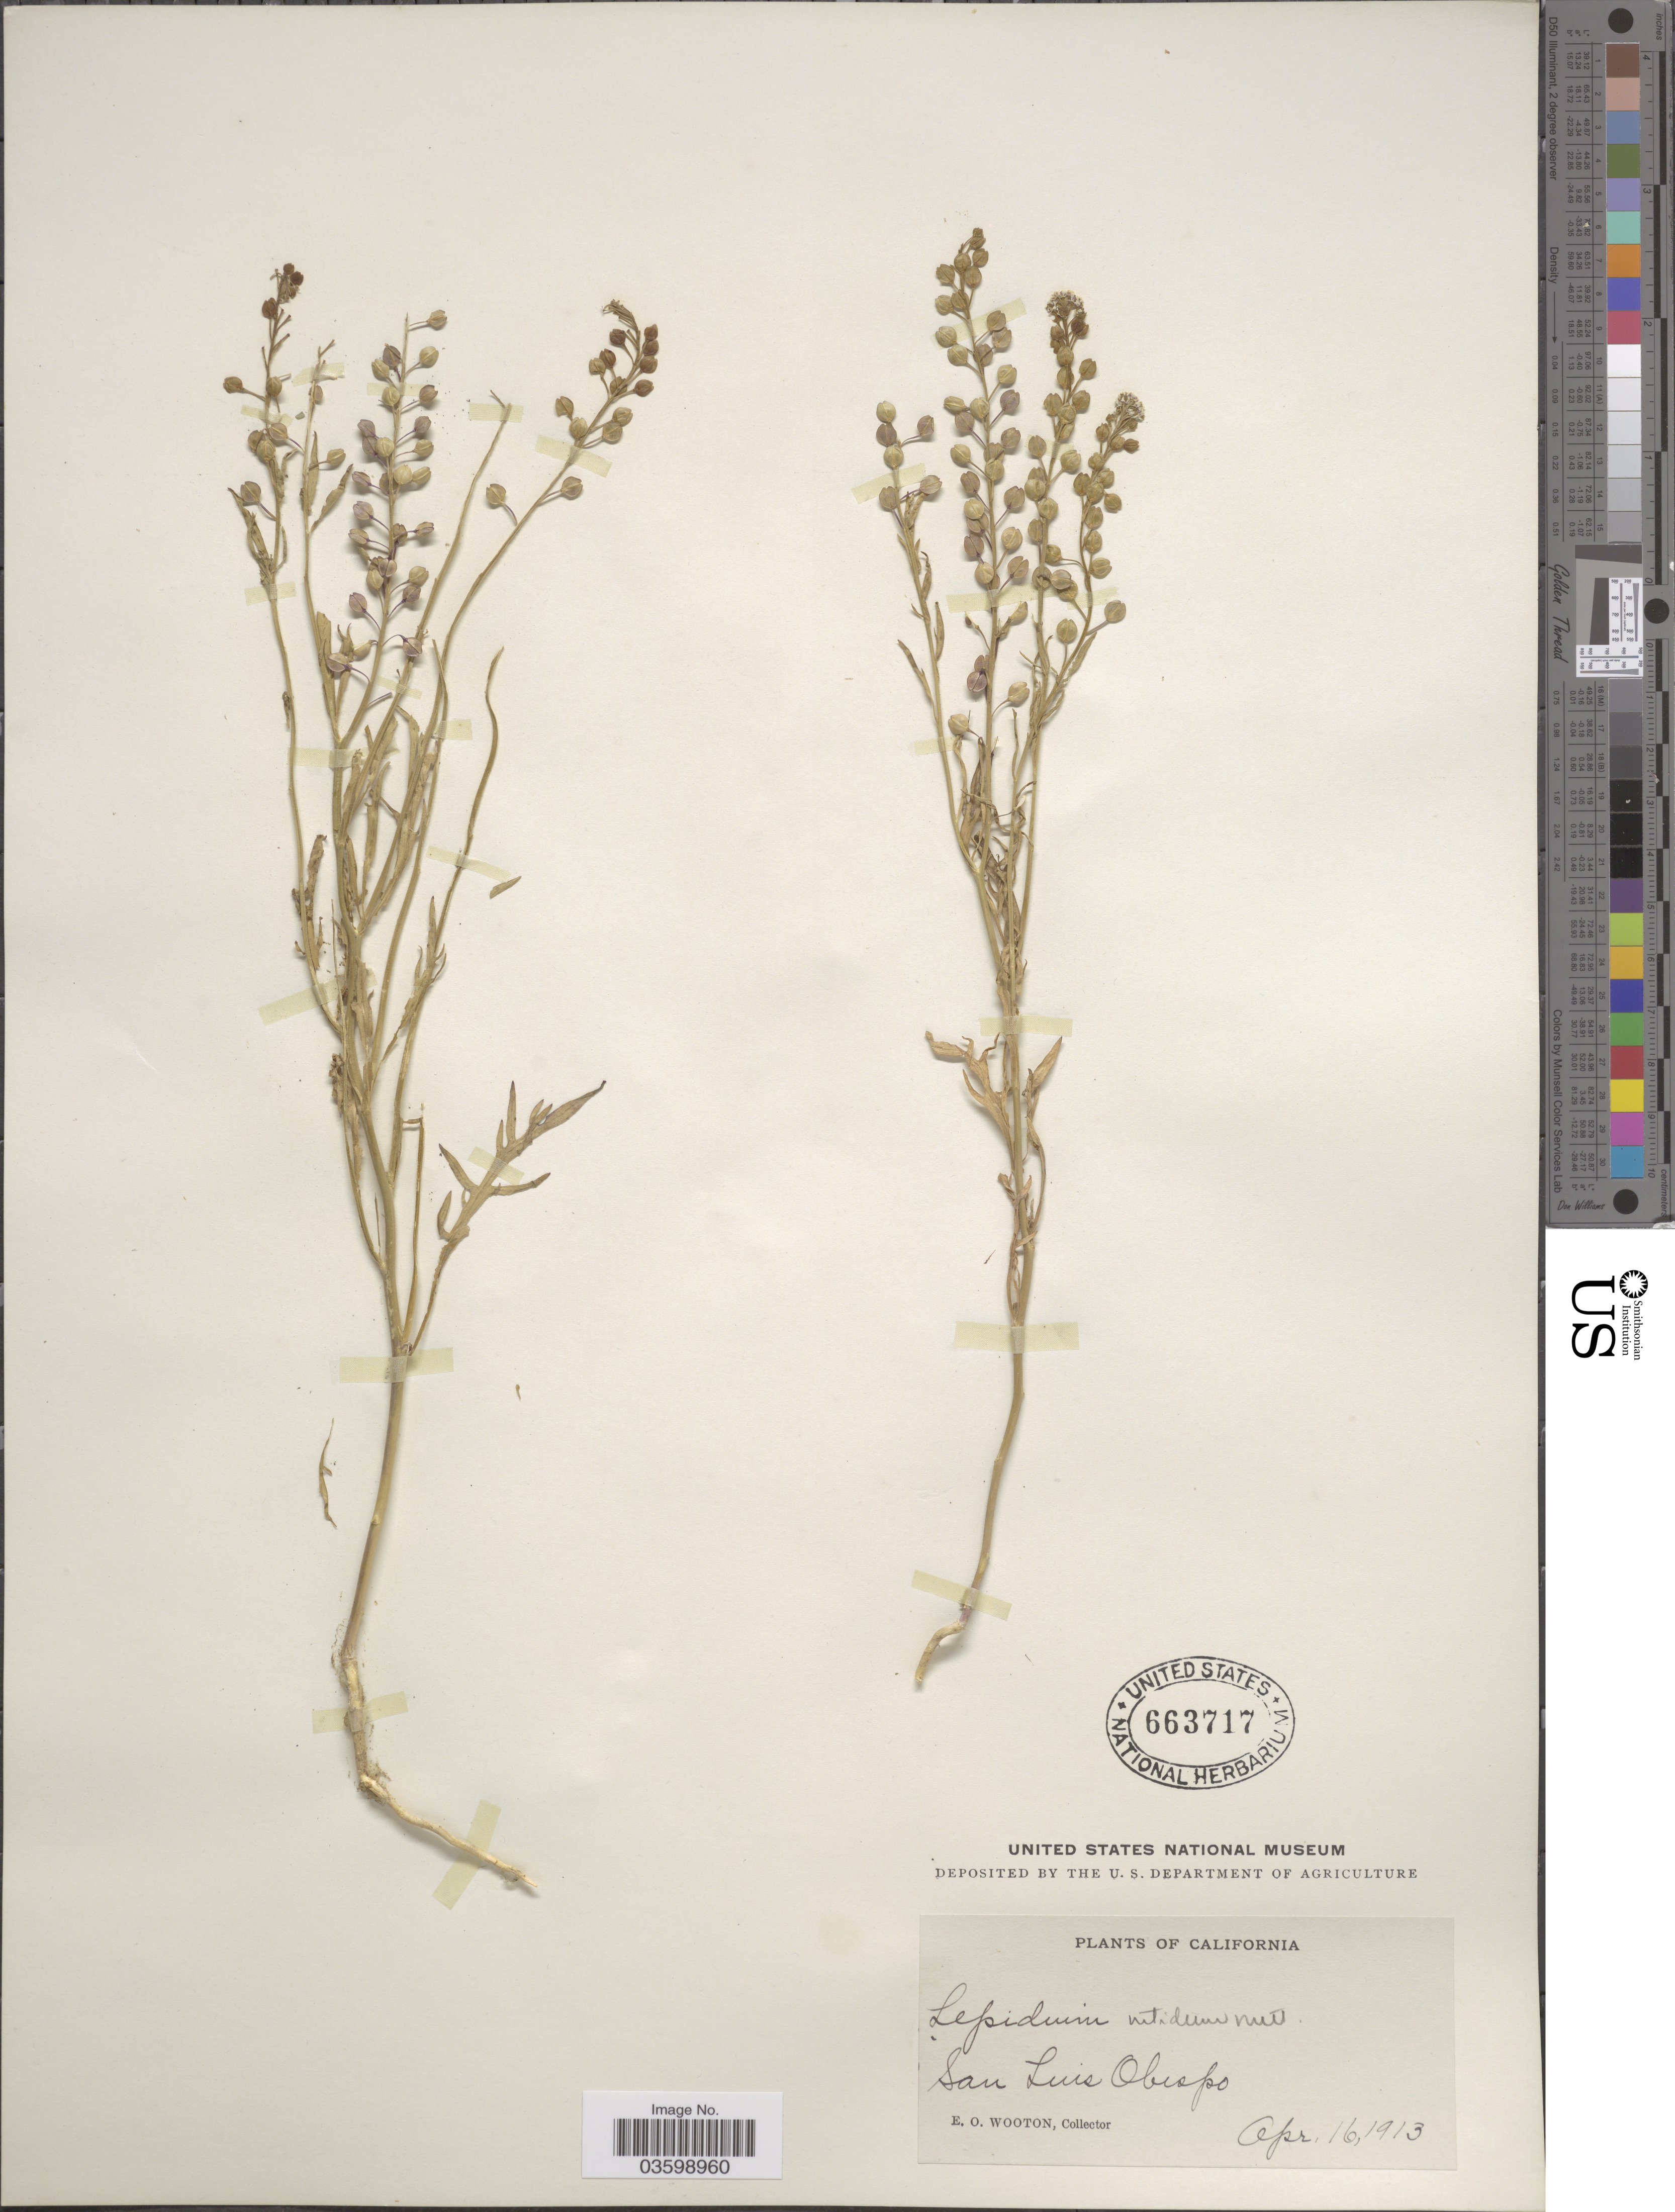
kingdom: Plantae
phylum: Tracheophyta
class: Magnoliopsida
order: Brassicales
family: Brassicaceae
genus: Lepidium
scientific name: Lepidium nitidum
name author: Nutt.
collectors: E. O. Wooton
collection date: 1913-04-16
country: United States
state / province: California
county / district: San Luis Obispo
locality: San Luis Obispo.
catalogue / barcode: US 663717